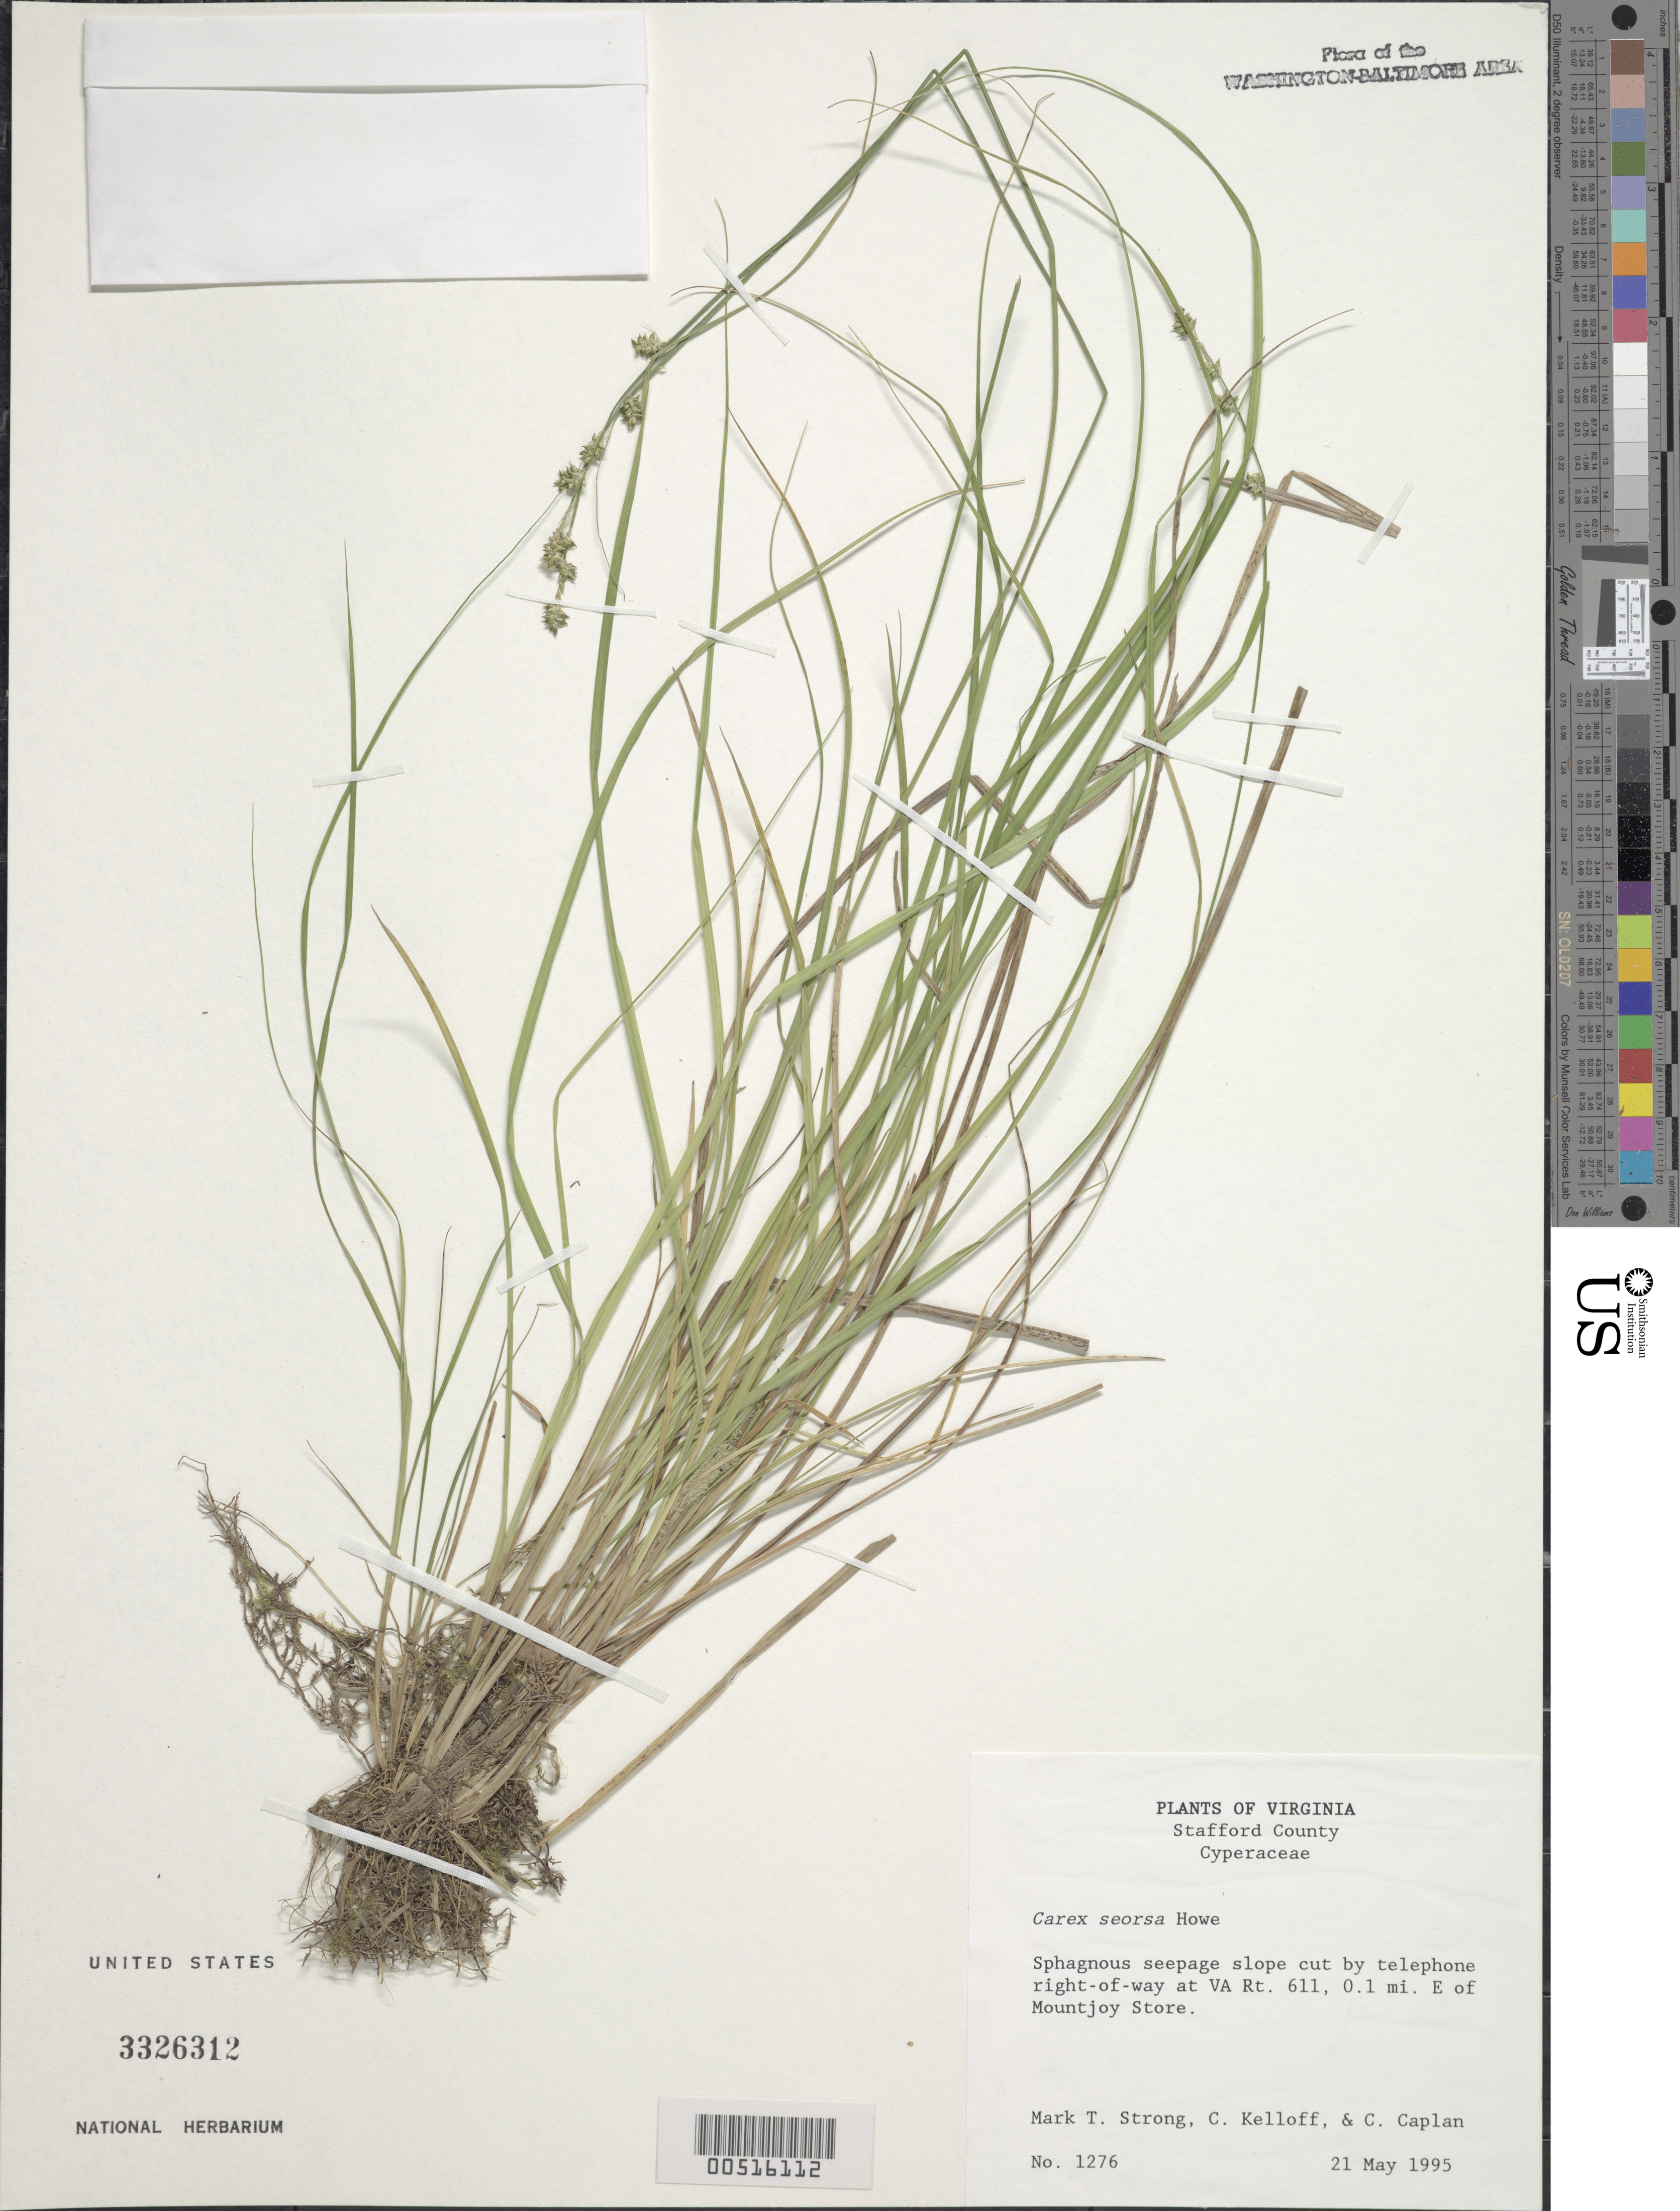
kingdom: Plantae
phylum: Tracheophyta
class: Liliopsida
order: Poales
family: Cyperaceae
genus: Carex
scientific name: Carex seorsa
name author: Howe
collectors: M. T. Strong, C. L. Kelloff & C. Caplan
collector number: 1276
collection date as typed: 21 May 1995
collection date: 1995-05-21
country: United States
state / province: Virginia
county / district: Stafford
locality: Cut by Telephone Right of Way at VA Rt. 611, E of Mountjoy Store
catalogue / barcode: US 3326312